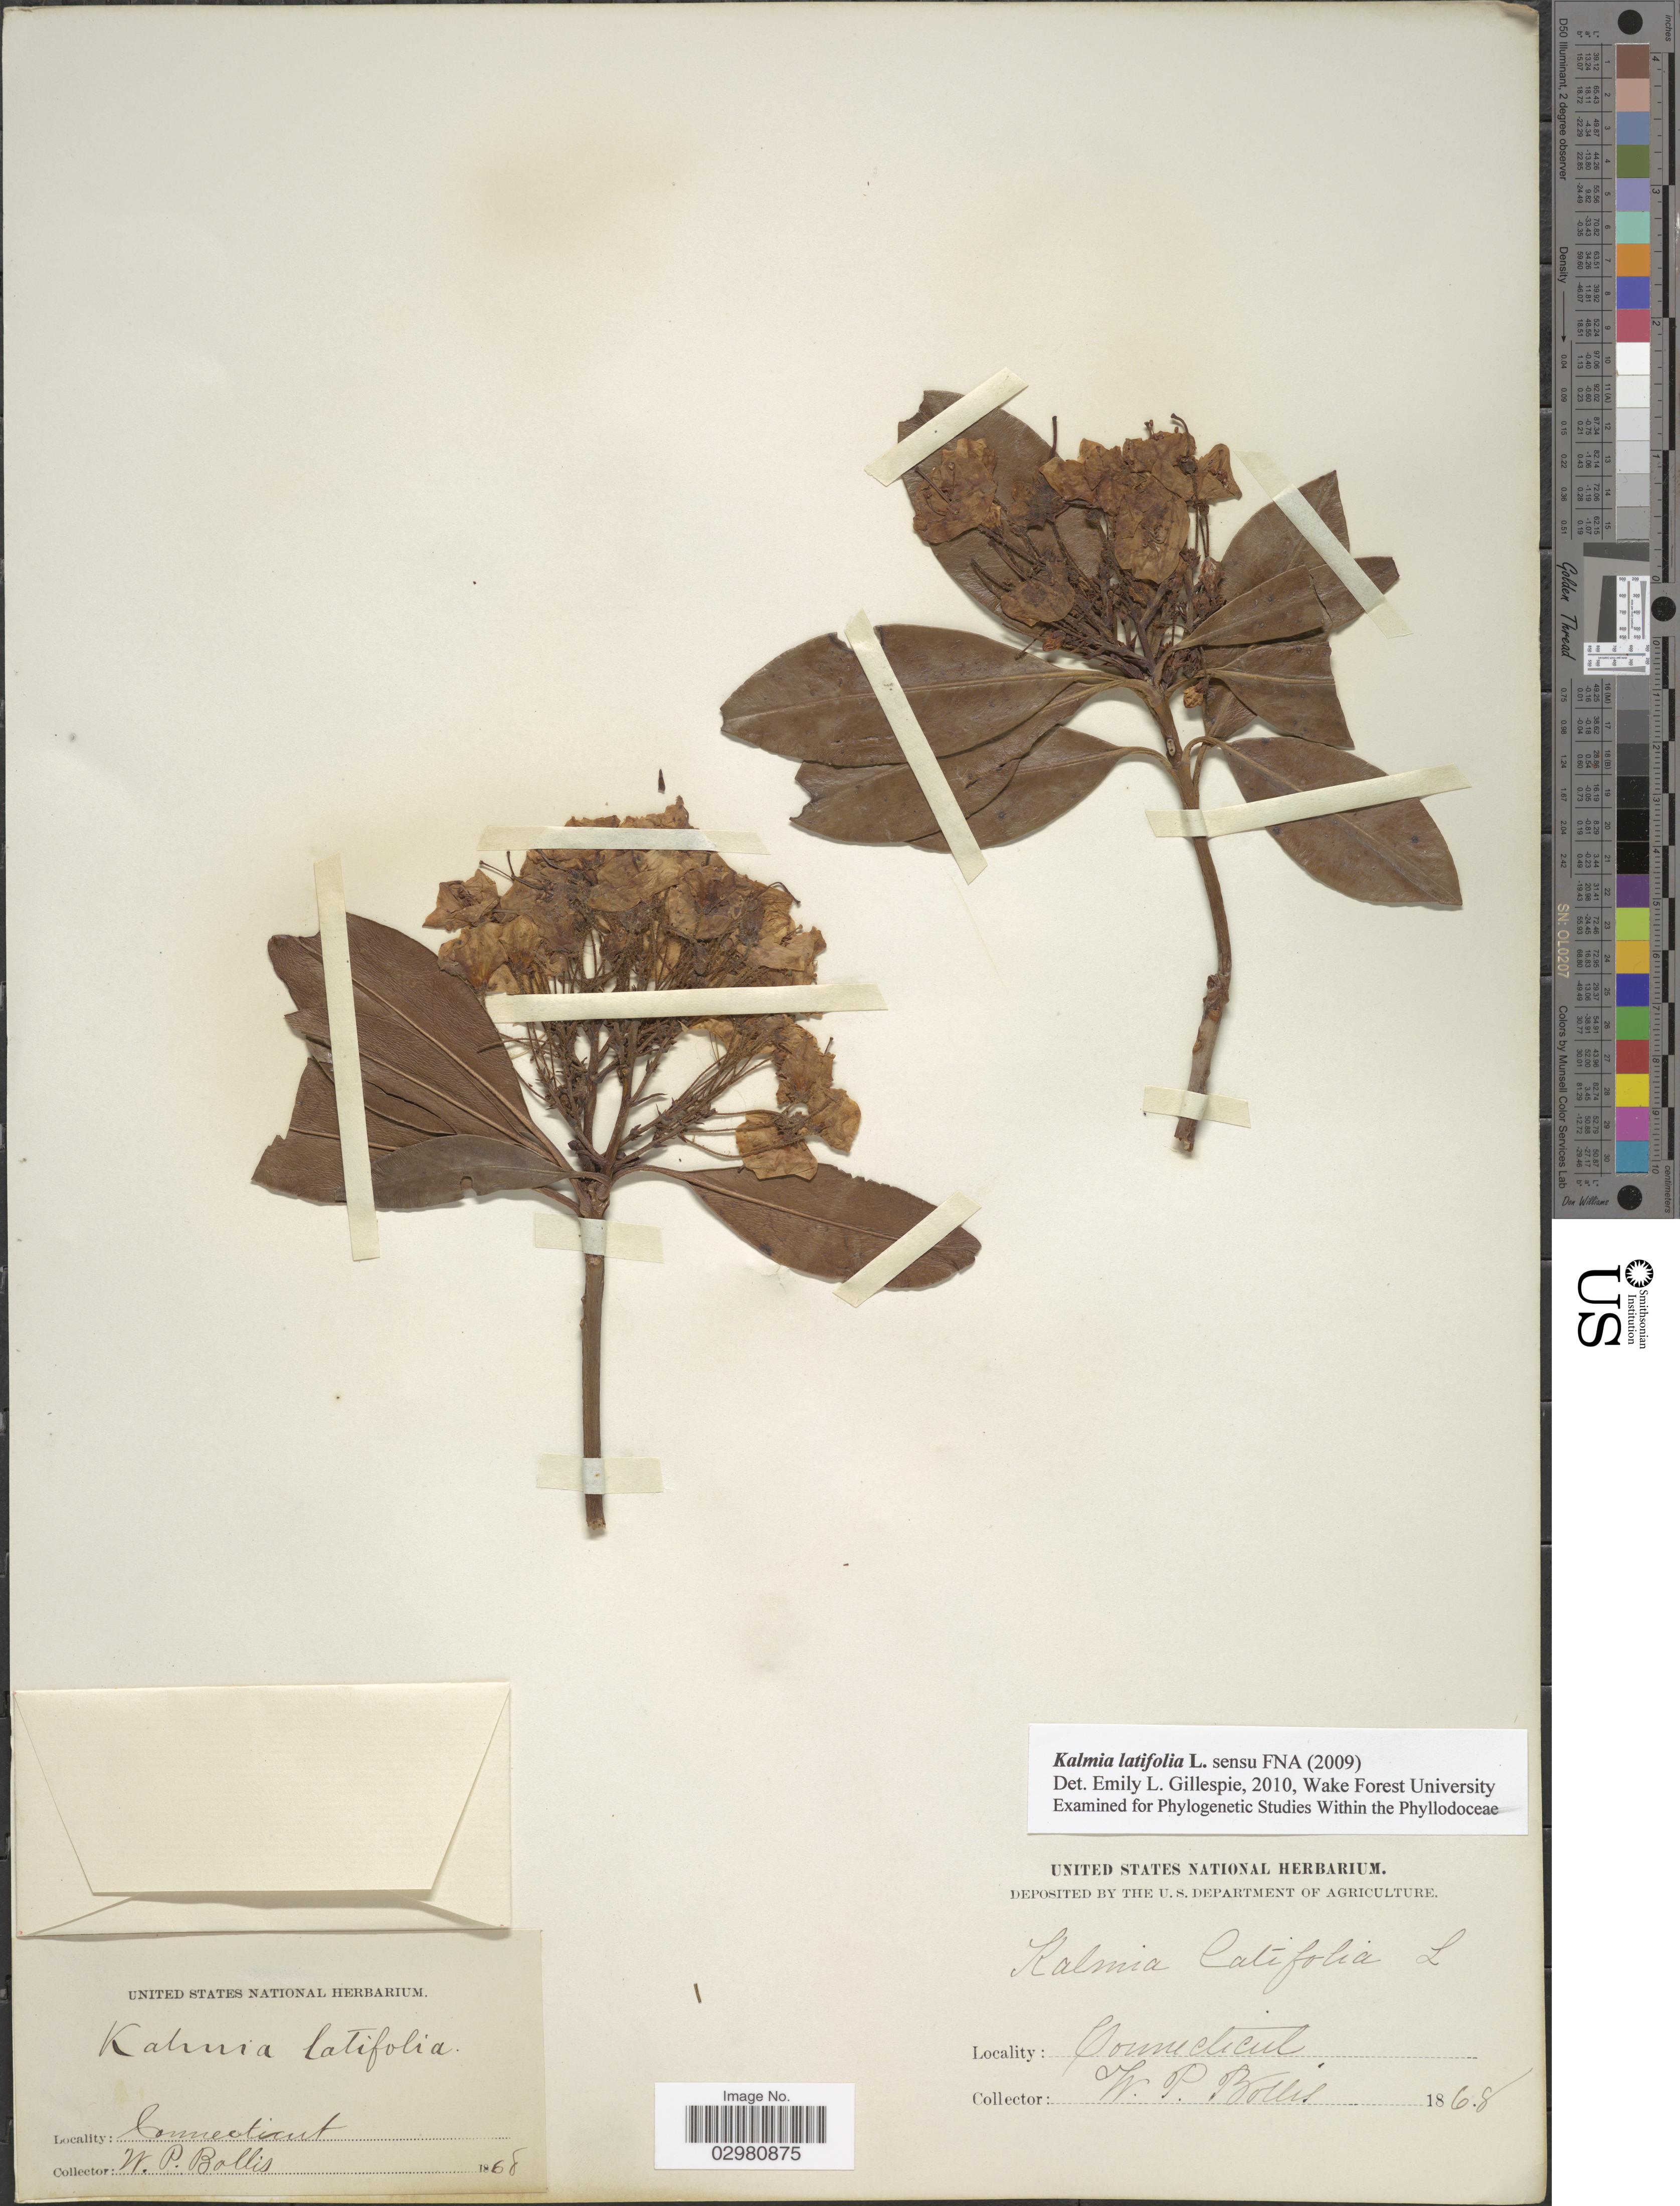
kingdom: Plantae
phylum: Tracheophyta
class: Magnoliopsida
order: Ericales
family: Ericaceae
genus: Kalmia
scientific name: Kalmia latifolia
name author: L.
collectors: W. P. Bollis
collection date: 1868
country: United States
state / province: Connecticut